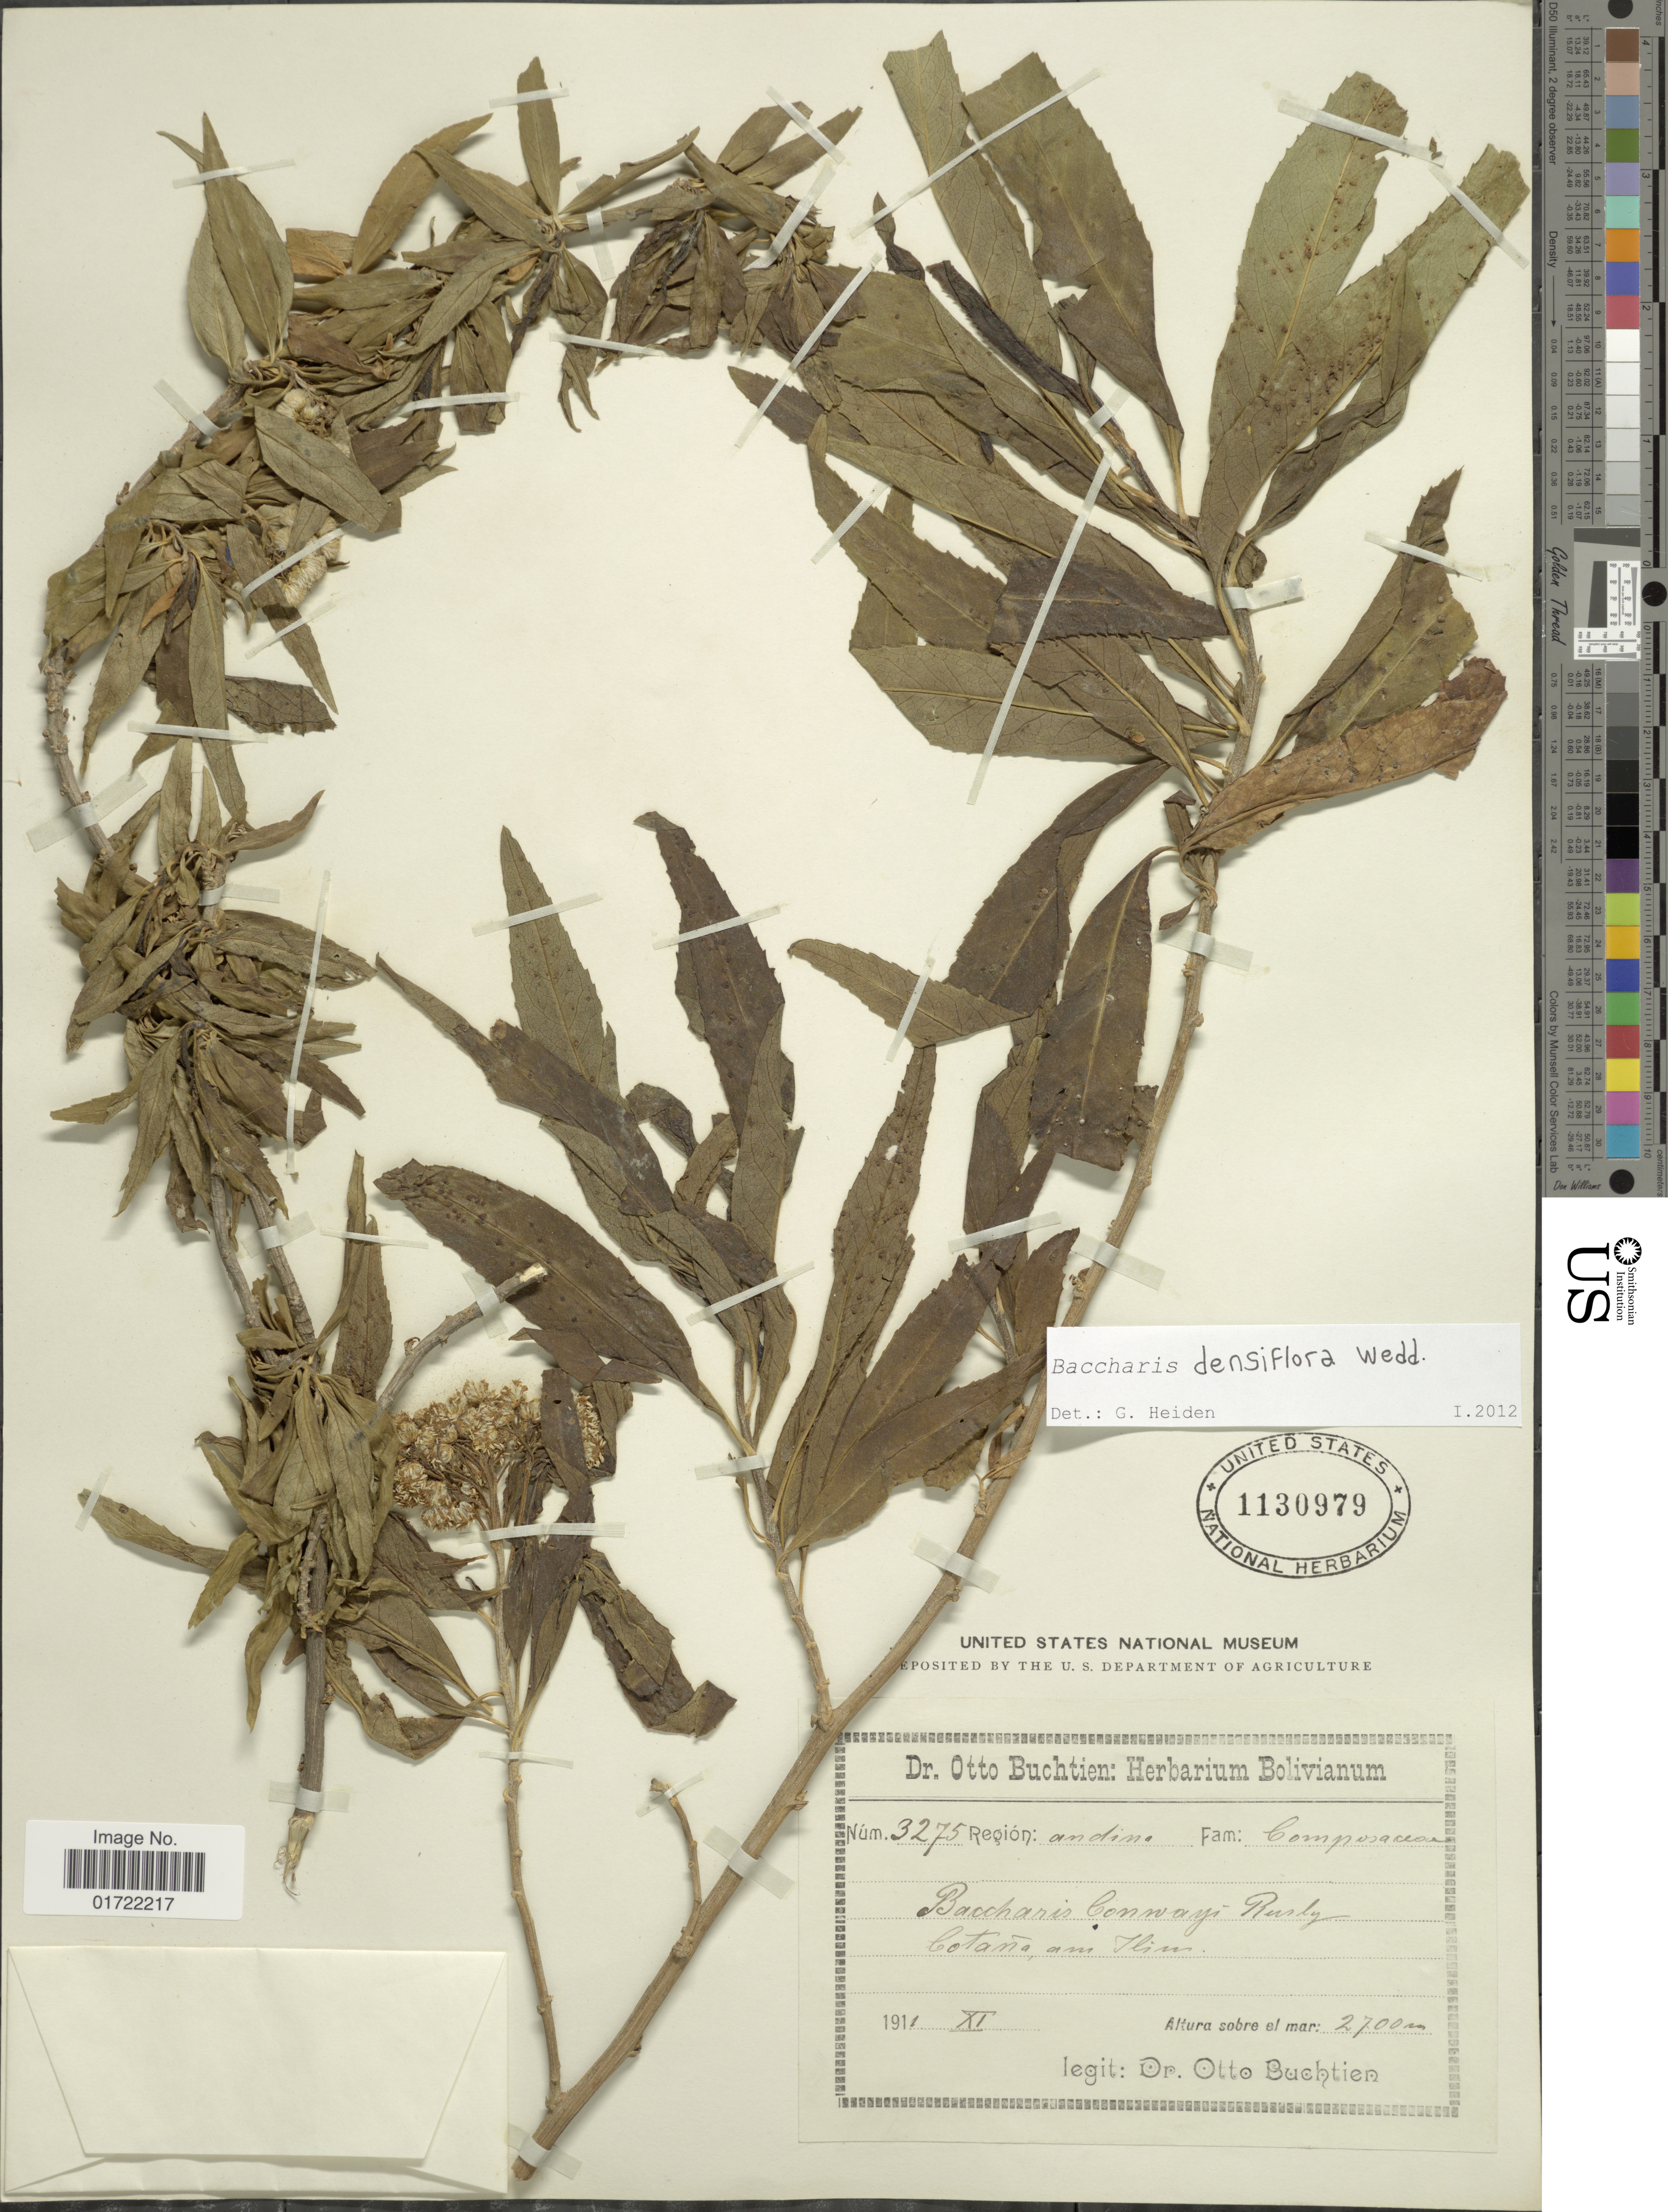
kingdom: Plantae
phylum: Tracheophyta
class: Magnoliopsida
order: Asterales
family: Asteraceae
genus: Baccharis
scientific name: Baccharis densifolia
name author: Rusby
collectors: O. Buchtien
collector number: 3275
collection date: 1911-11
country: Bolivia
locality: Cotana, Am Him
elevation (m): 2700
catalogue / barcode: US 1130979